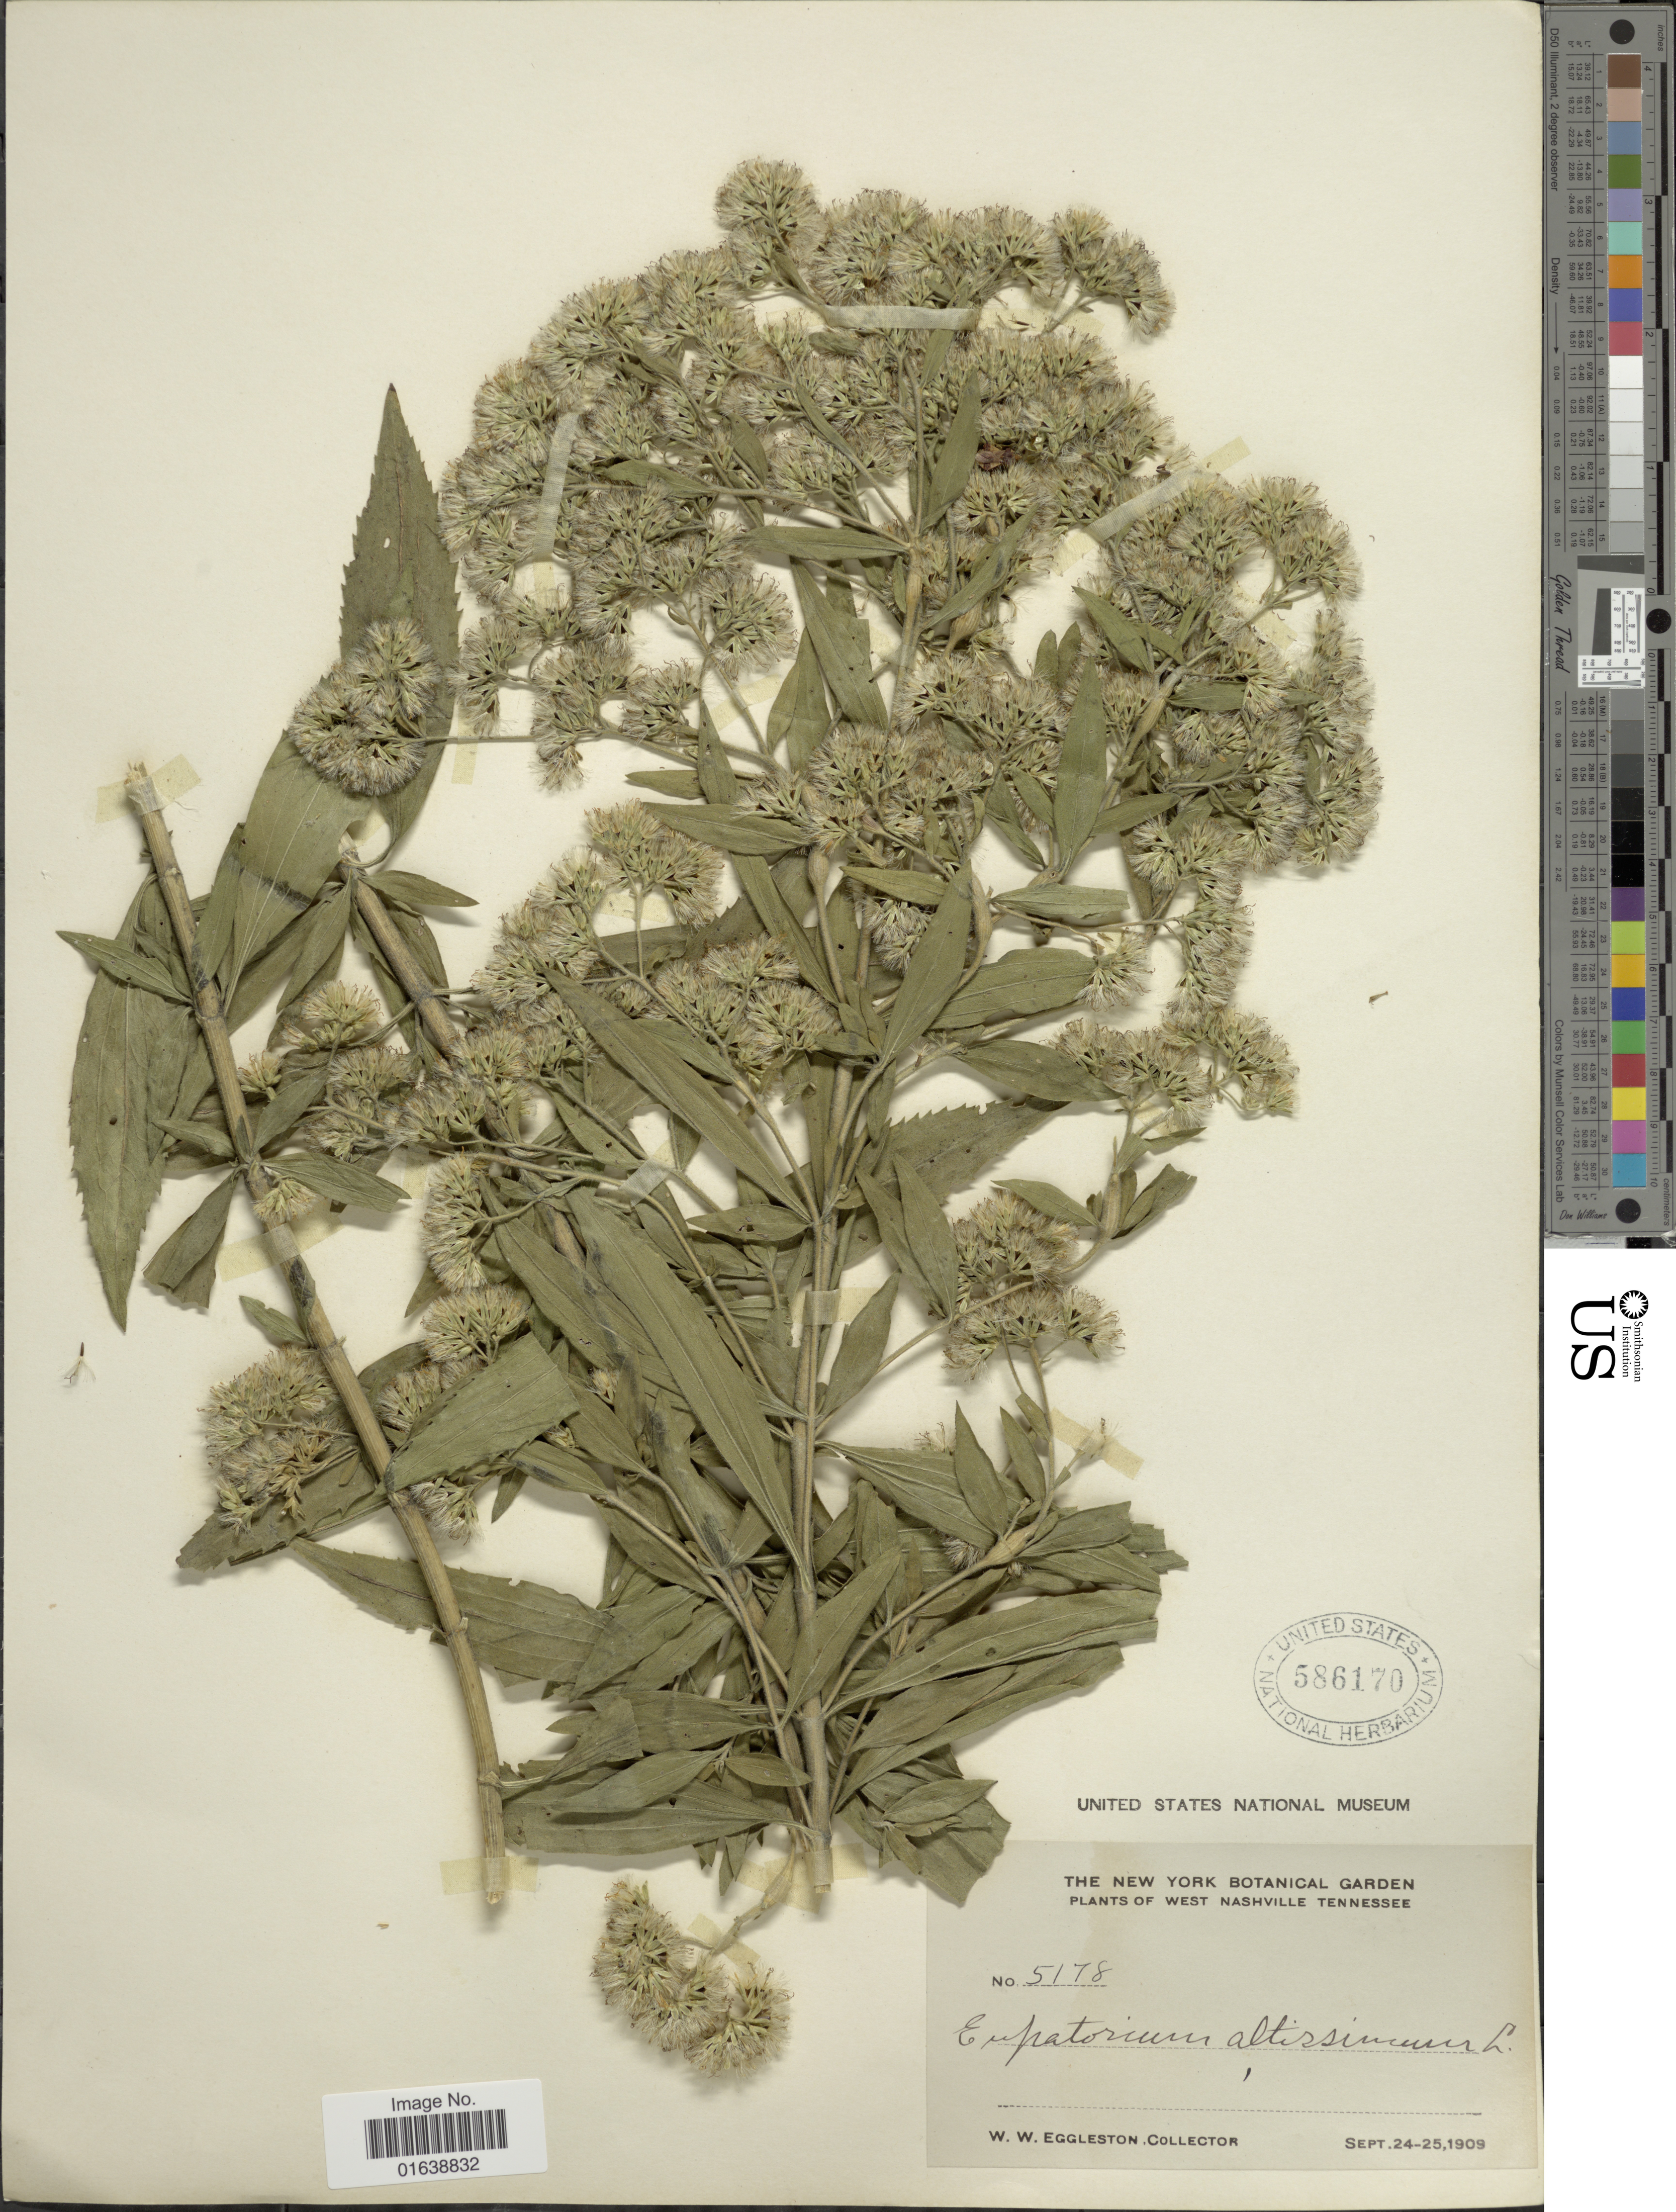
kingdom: Plantae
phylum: Tracheophyta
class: Magnoliopsida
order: Asterales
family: Asteraceae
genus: Eupatorium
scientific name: Eupatorium altissimum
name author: L.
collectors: W. W. Eggleston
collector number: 5178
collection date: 1909-09-24/1909-09-25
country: United States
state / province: Tennessee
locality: West Nashville Tennessee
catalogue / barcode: US 586170